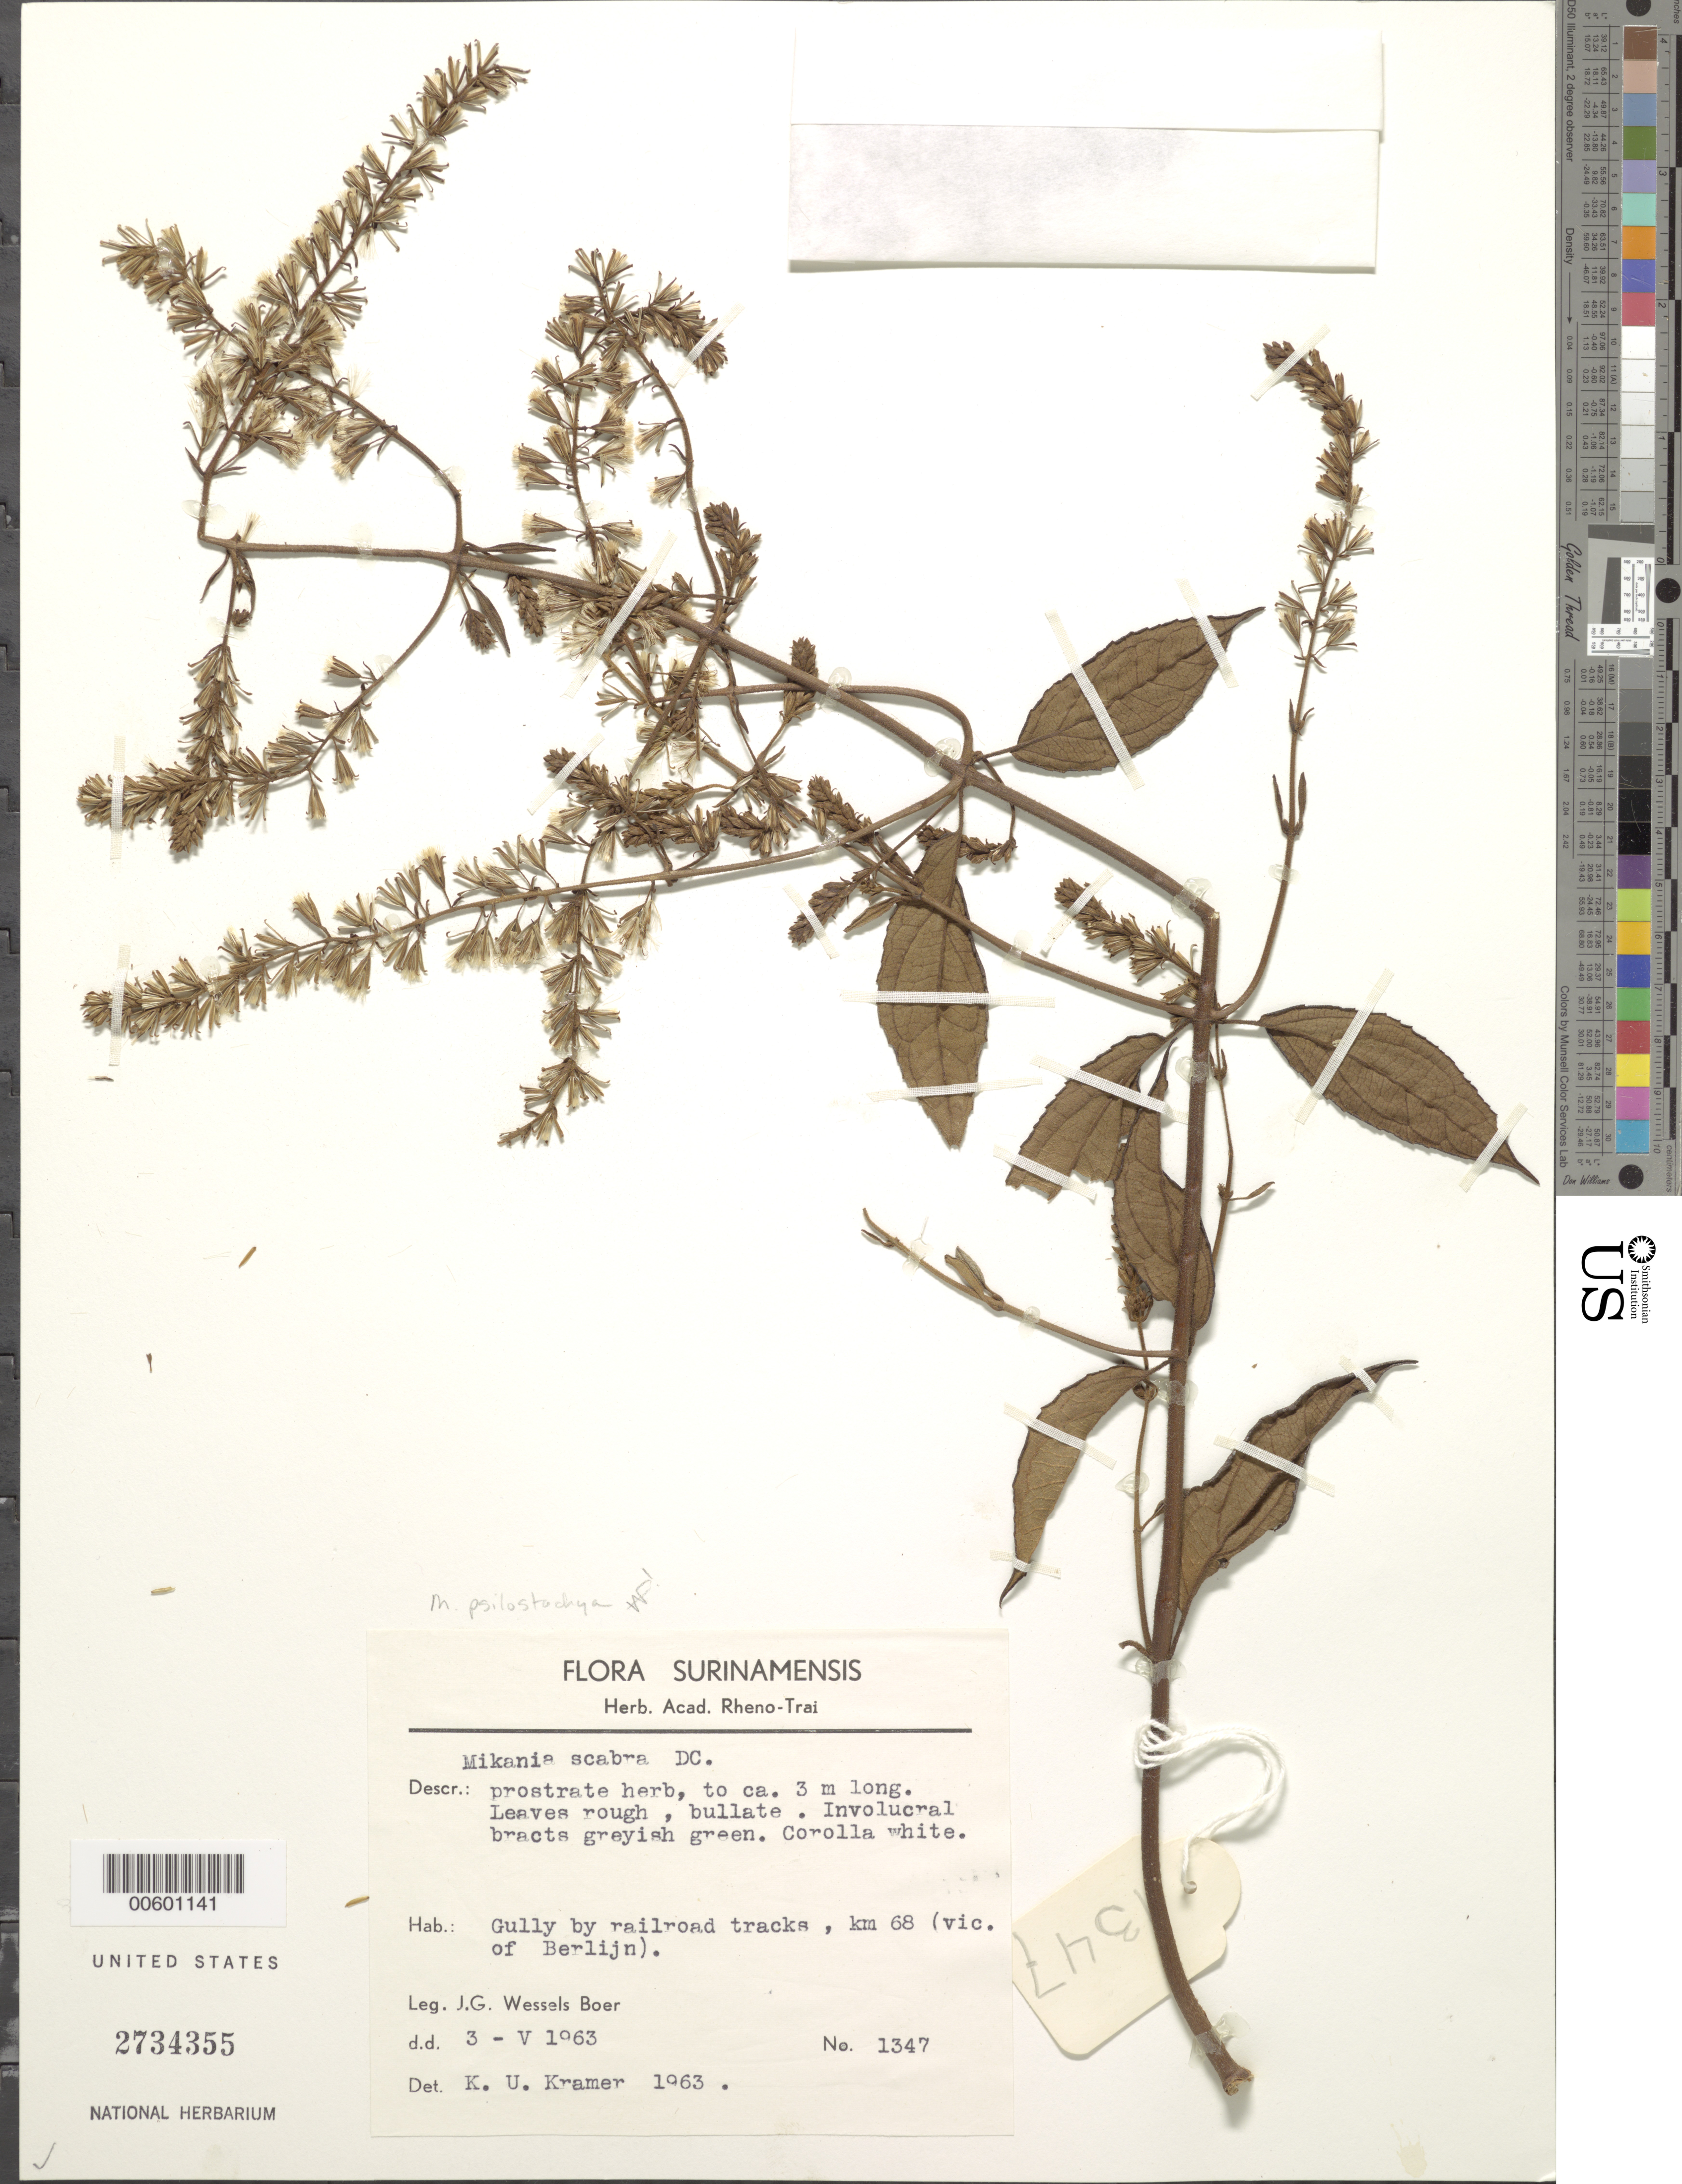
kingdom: Plantae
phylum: Tracheophyta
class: Magnoliopsida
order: Asterales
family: Asteraceae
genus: Mikania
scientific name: Mikania psilostachya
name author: DC.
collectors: J. G. Wessels Boer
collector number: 1347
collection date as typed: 3-May-63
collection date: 1963-05-03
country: Suriname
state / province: Para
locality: Berlijn, vic., km 68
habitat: Gully by railroad tracks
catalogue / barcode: US 2734355